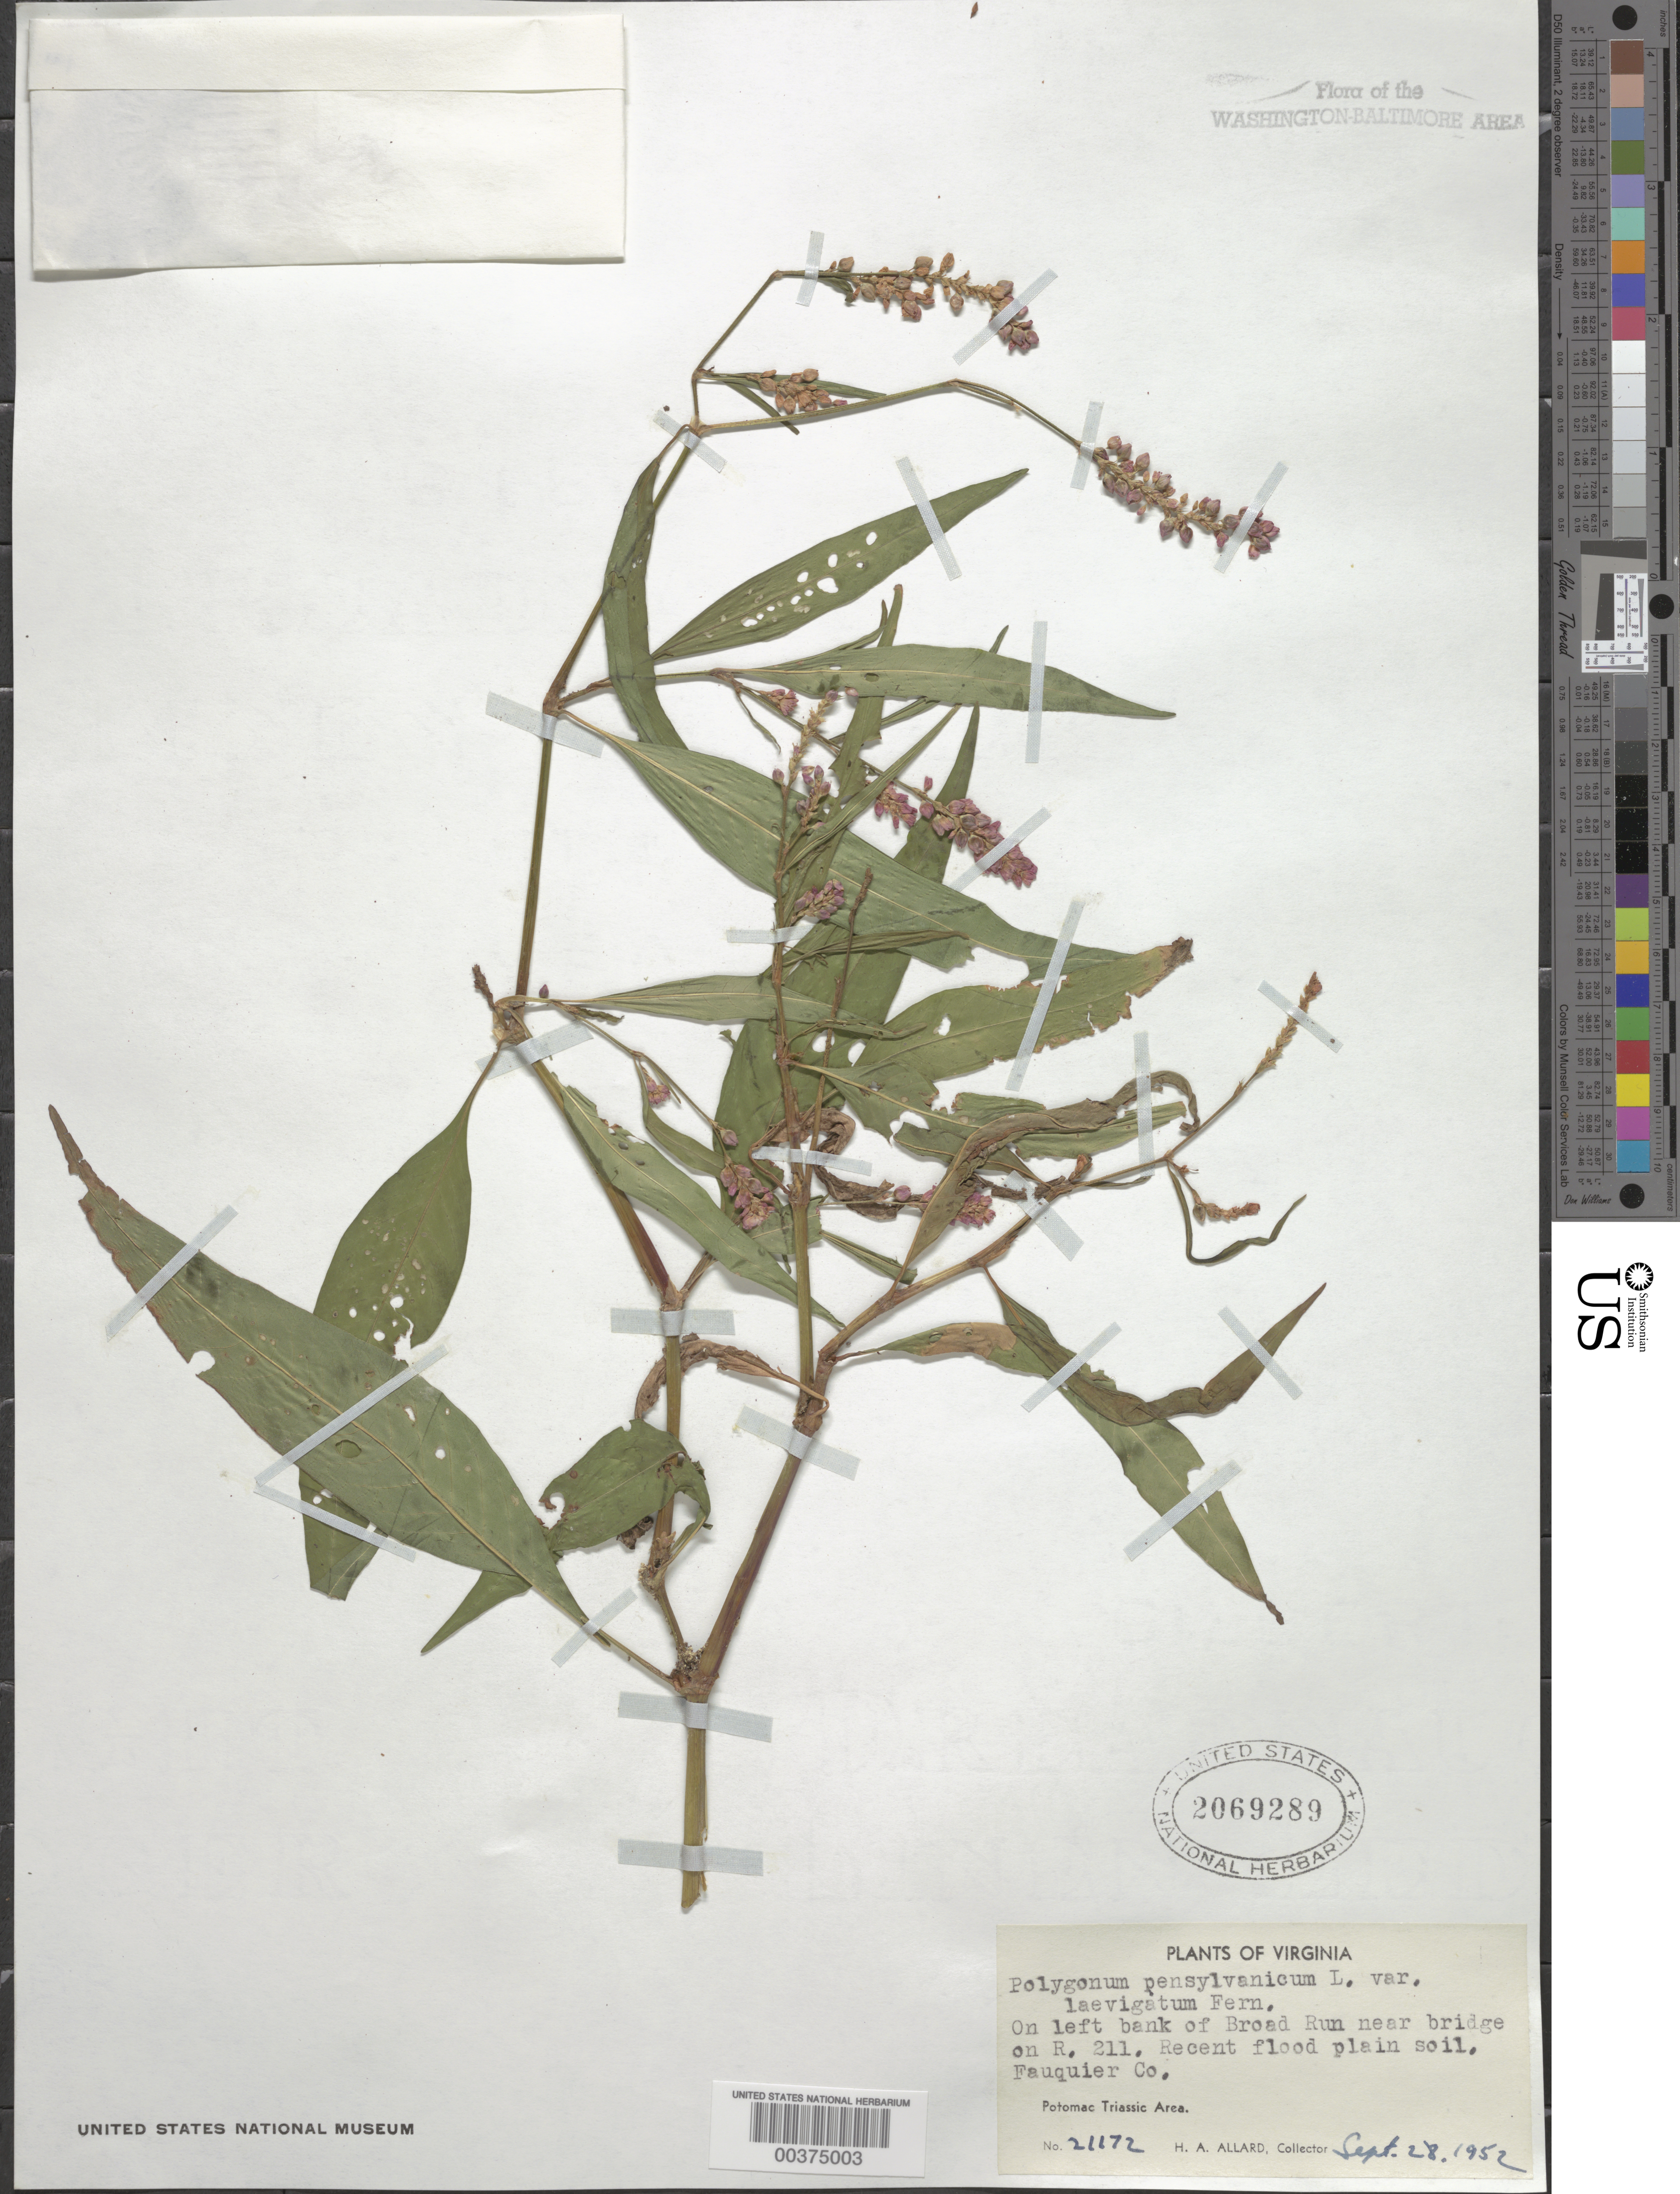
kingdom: Plantae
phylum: Tracheophyta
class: Magnoliopsida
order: Caryophyllales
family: Polygonaceae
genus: Persicaria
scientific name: Persicaria pensylvanica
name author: (L.) M. Gómez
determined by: Atha, D. E.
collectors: H. A. Allard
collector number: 21172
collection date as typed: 28 Sep 1952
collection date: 1952-09-28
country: United States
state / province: Virginia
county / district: Fauquier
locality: Broad Run near Route 211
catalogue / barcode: US 2069289